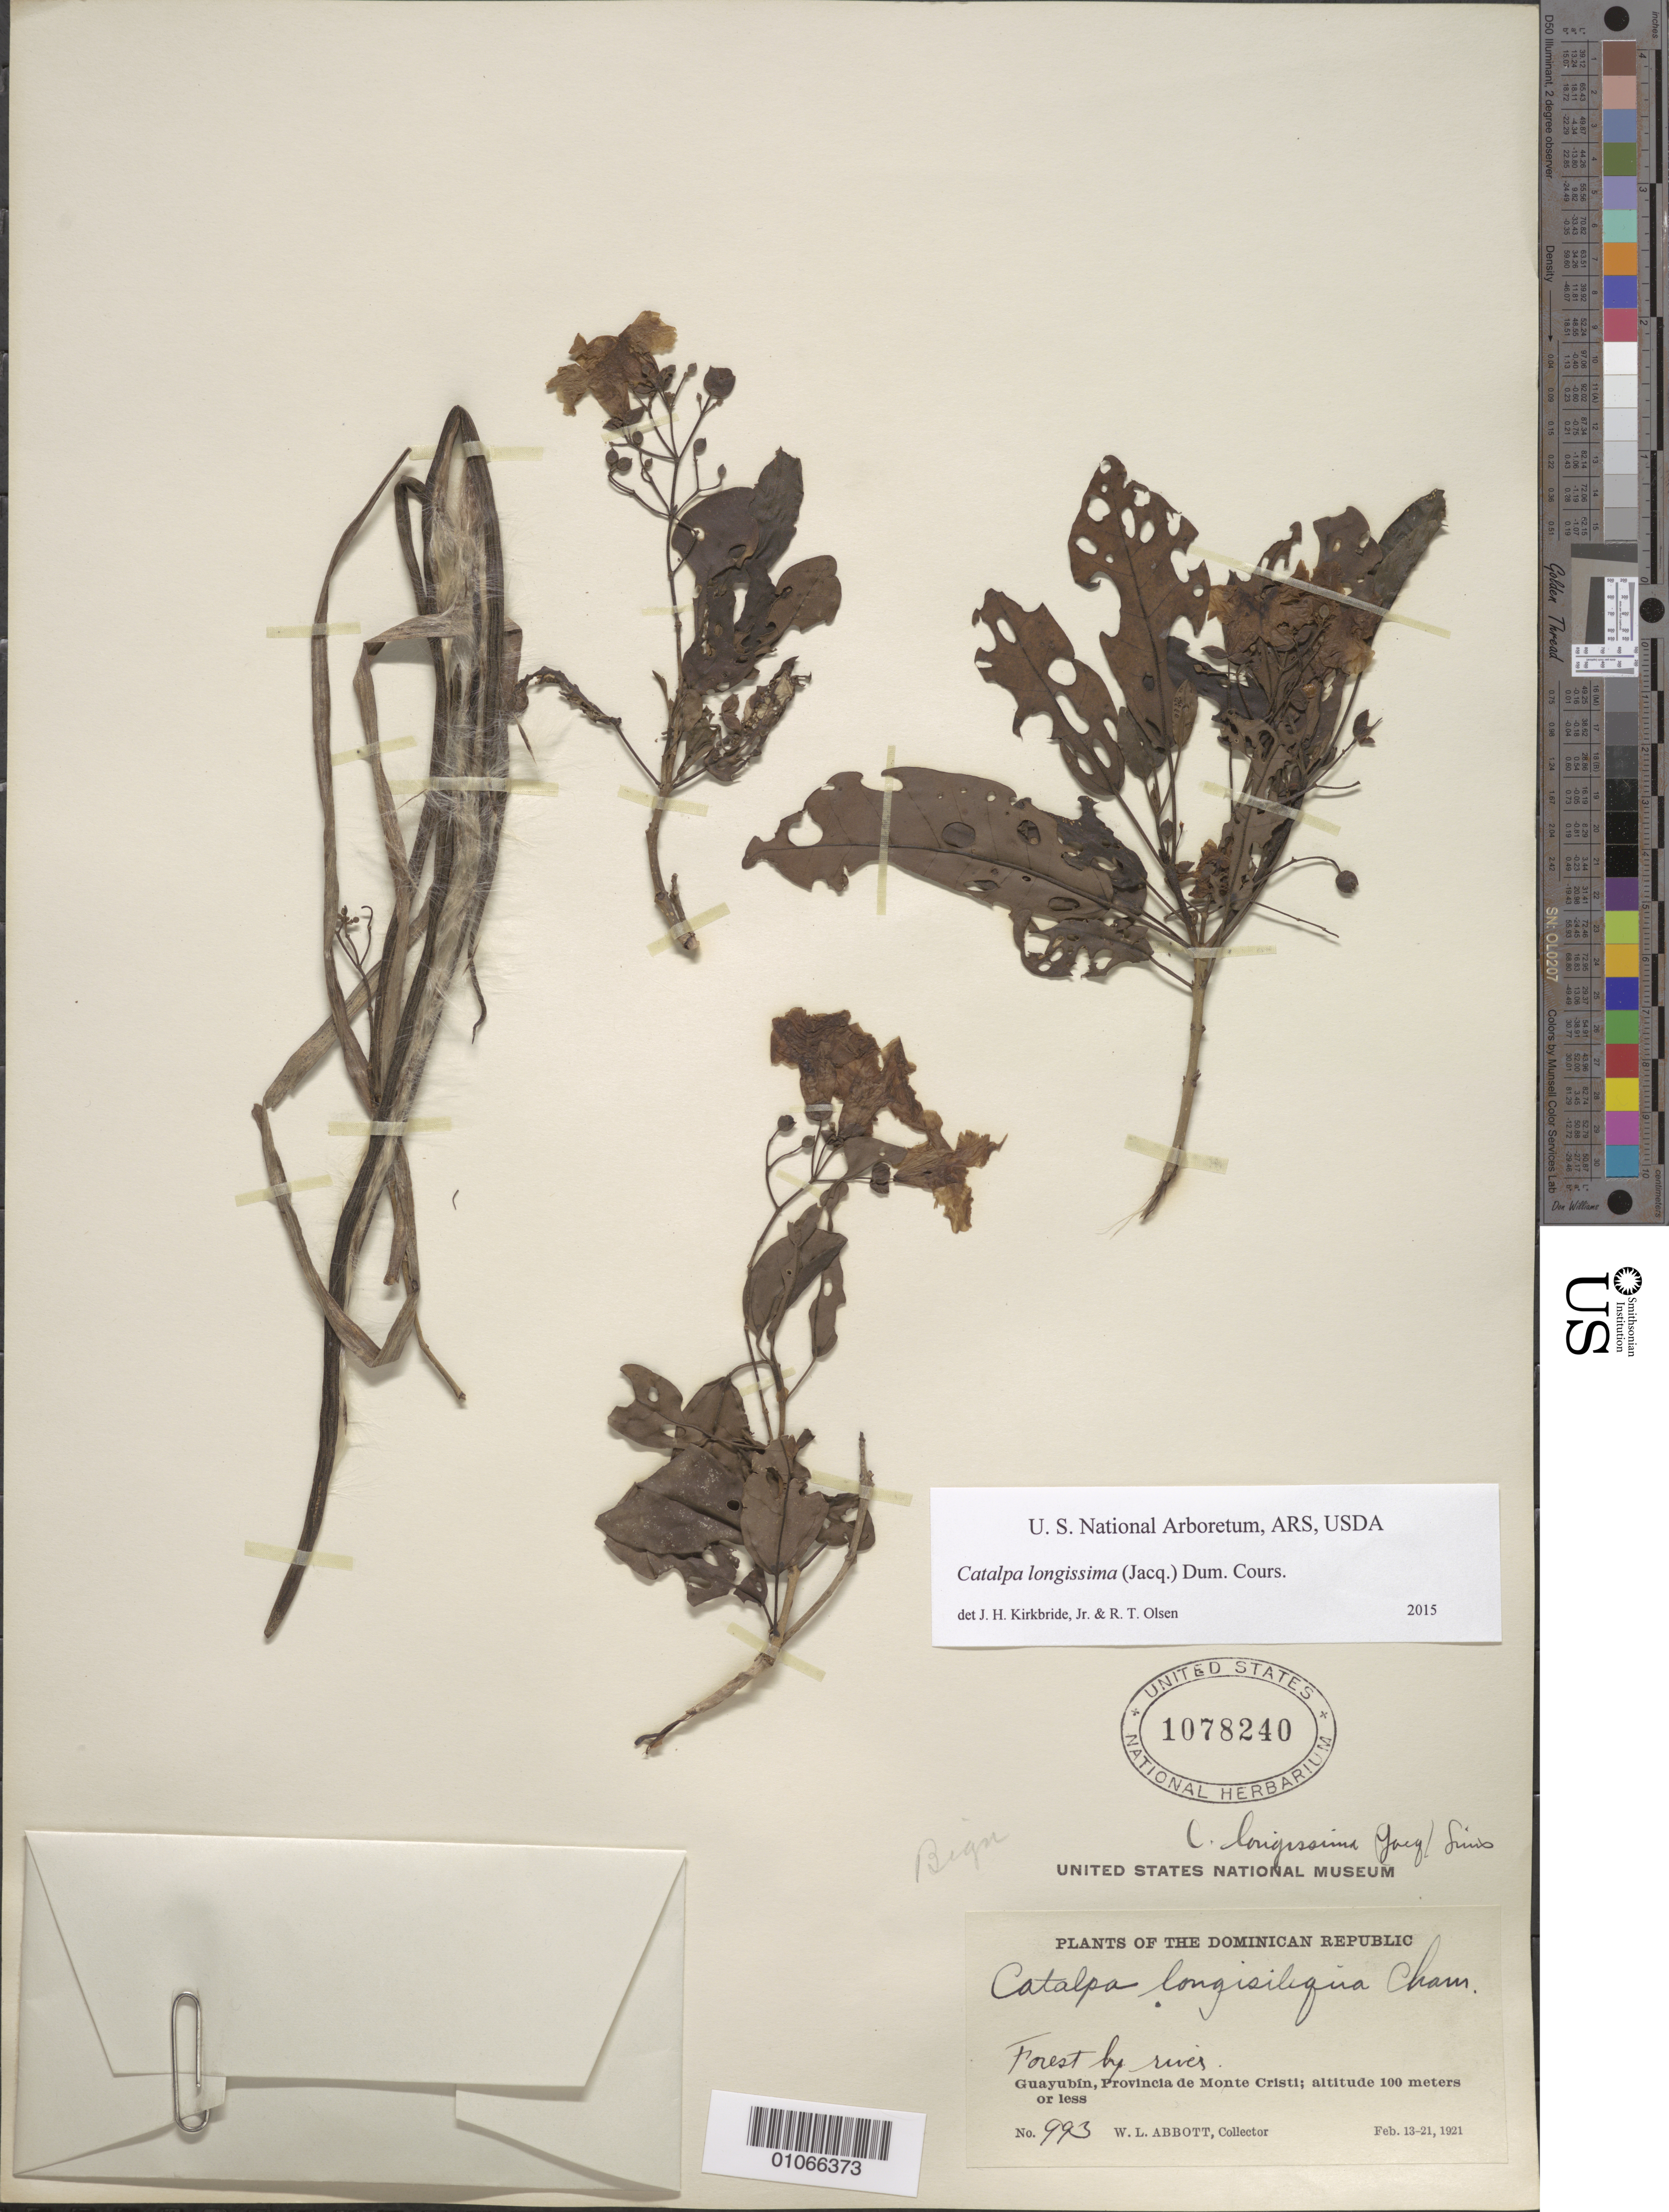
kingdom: Plantae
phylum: Tracheophyta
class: Magnoliopsida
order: Lamiales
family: Bignoniaceae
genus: Catalpa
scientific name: Catalpa longissima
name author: (Jacq.) Dum. Cours.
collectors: W. L. Abbott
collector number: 993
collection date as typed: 13 Feb 1921 to 21 Feb 1921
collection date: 1921-02-13/1921-02-21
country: Dominican Republic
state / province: Monte Cristi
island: Hispaniola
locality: Guayubin, province of Monte Cristi. Forest by river.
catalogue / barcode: US 1078240